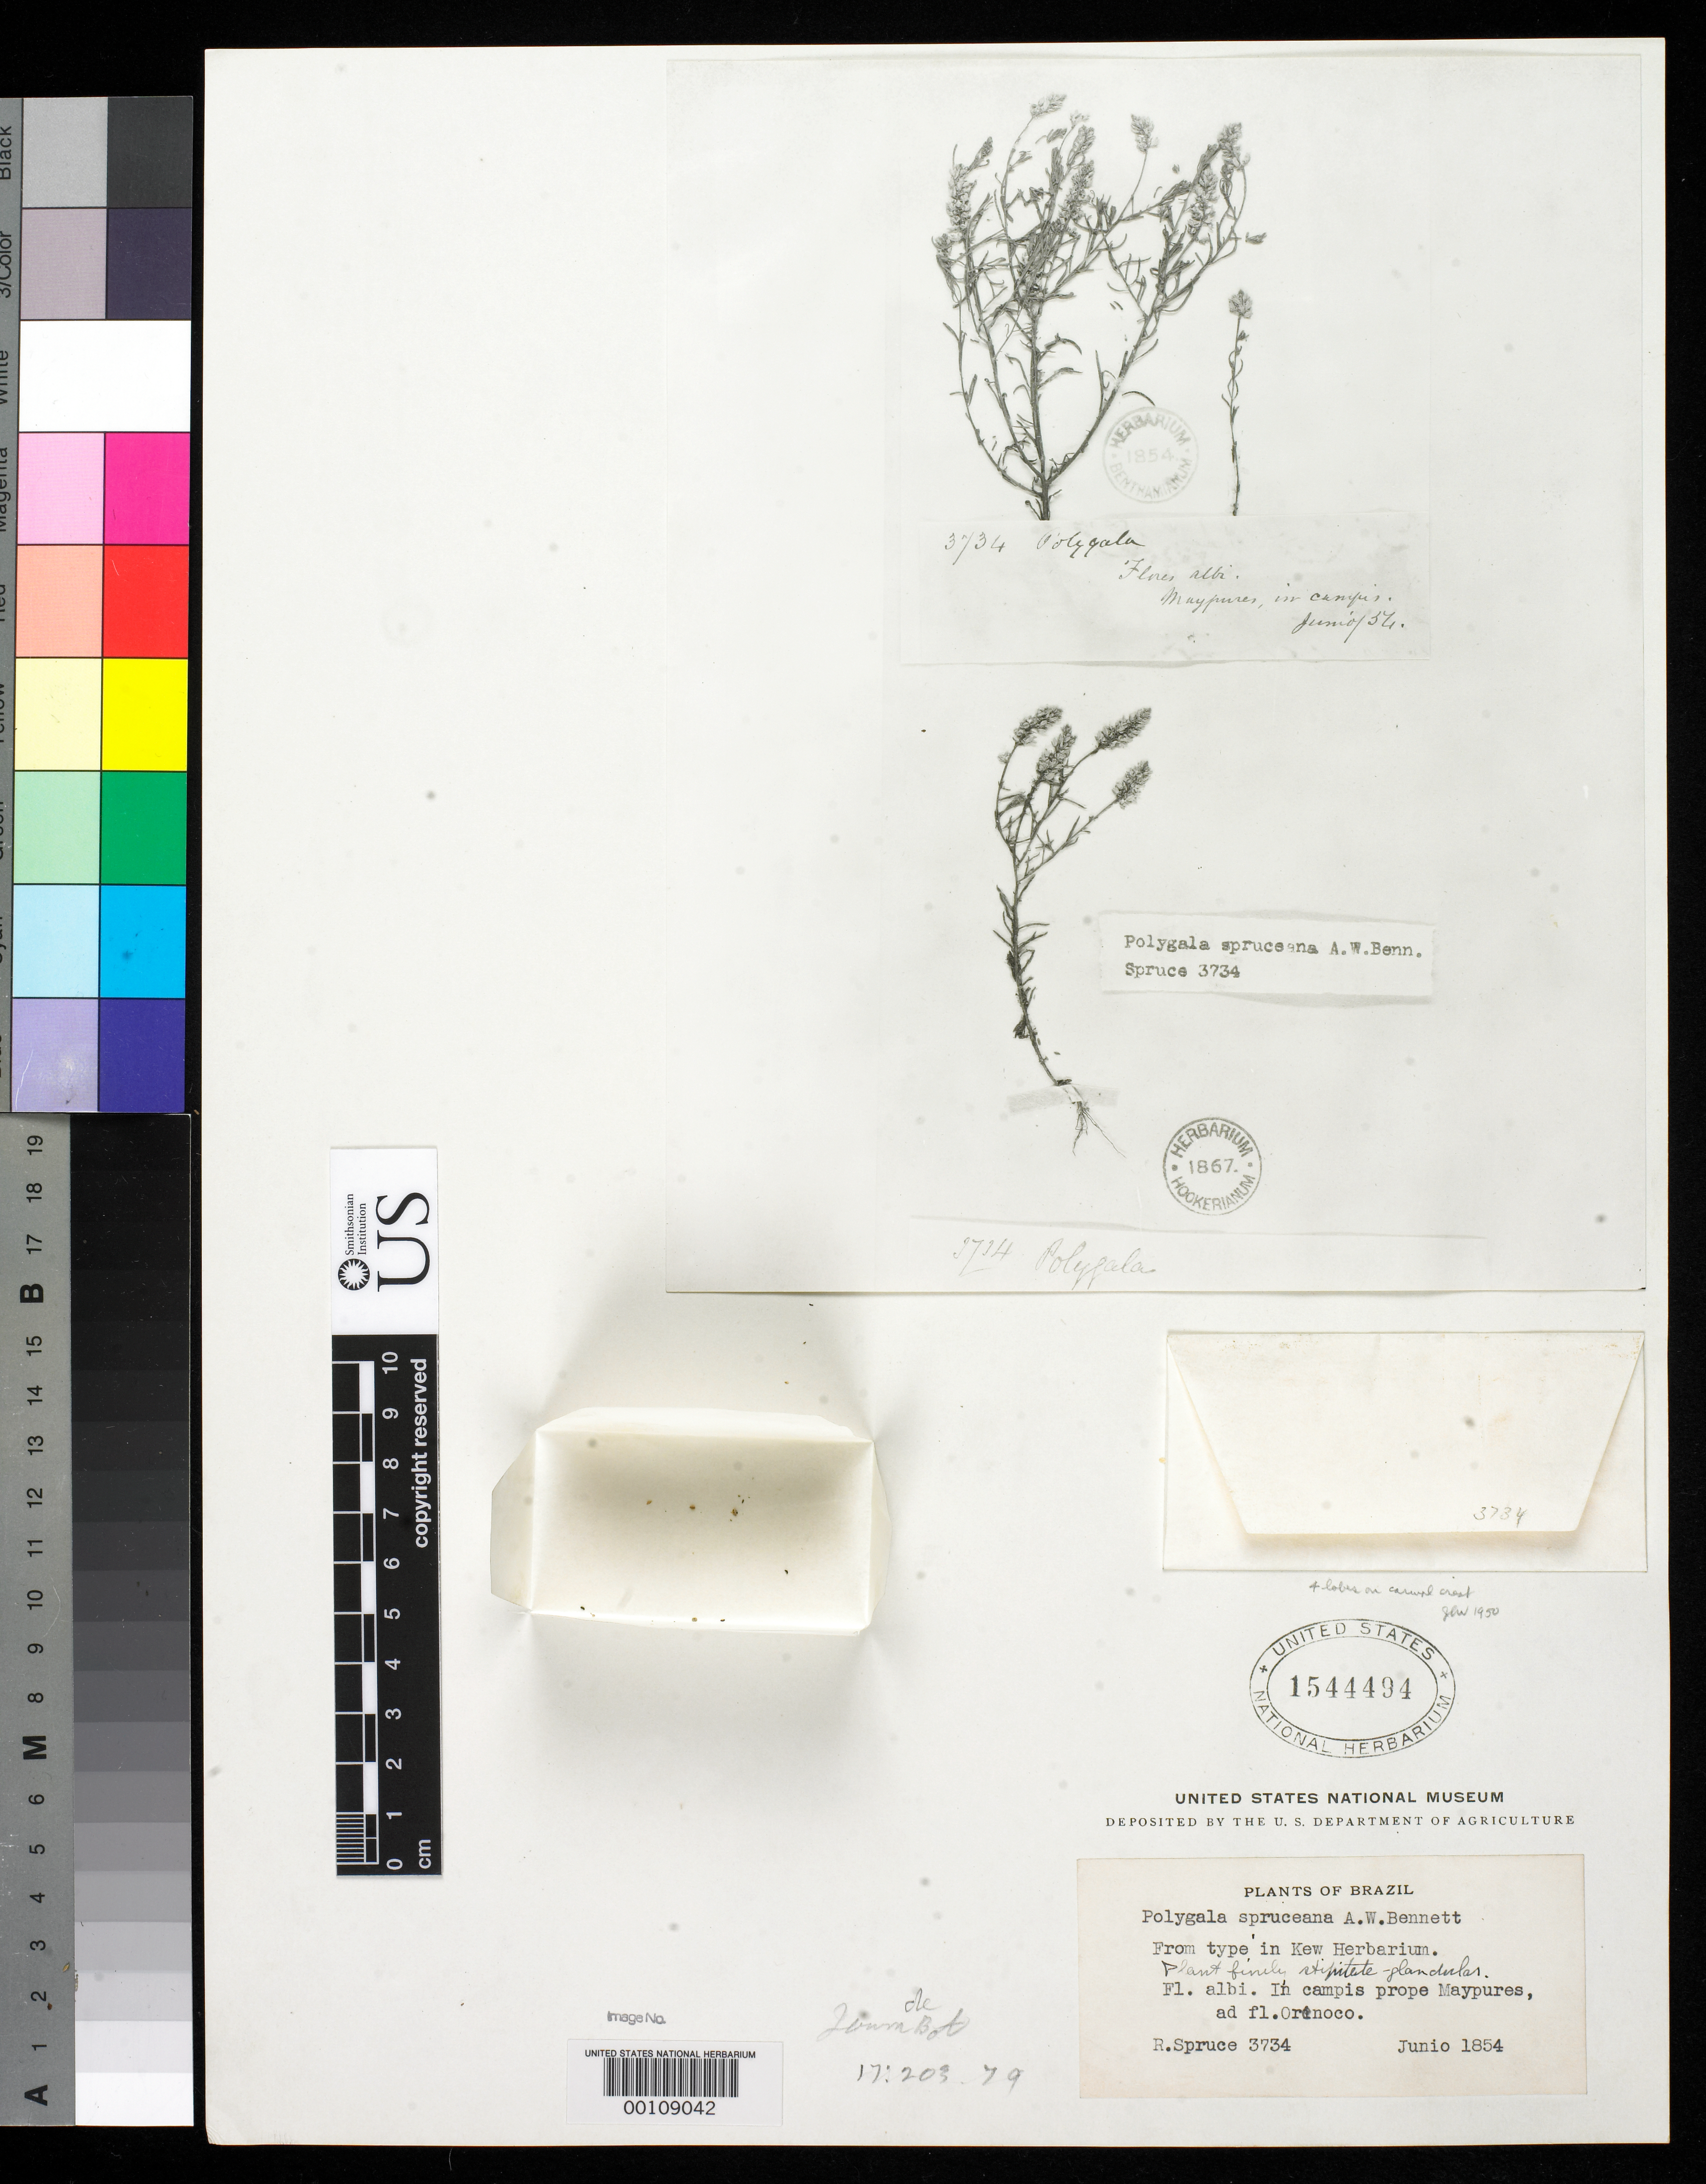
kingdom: Plantae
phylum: Tracheophyta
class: Magnoliopsida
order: Fabales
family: Polygalaceae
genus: Polygala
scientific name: Polygala spruceana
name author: A.W. Benn.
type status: Type Fragment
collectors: R. Spruce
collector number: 3734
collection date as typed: Jun 1854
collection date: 1854-06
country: Brazil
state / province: Minas Gerais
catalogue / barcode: US 1544494